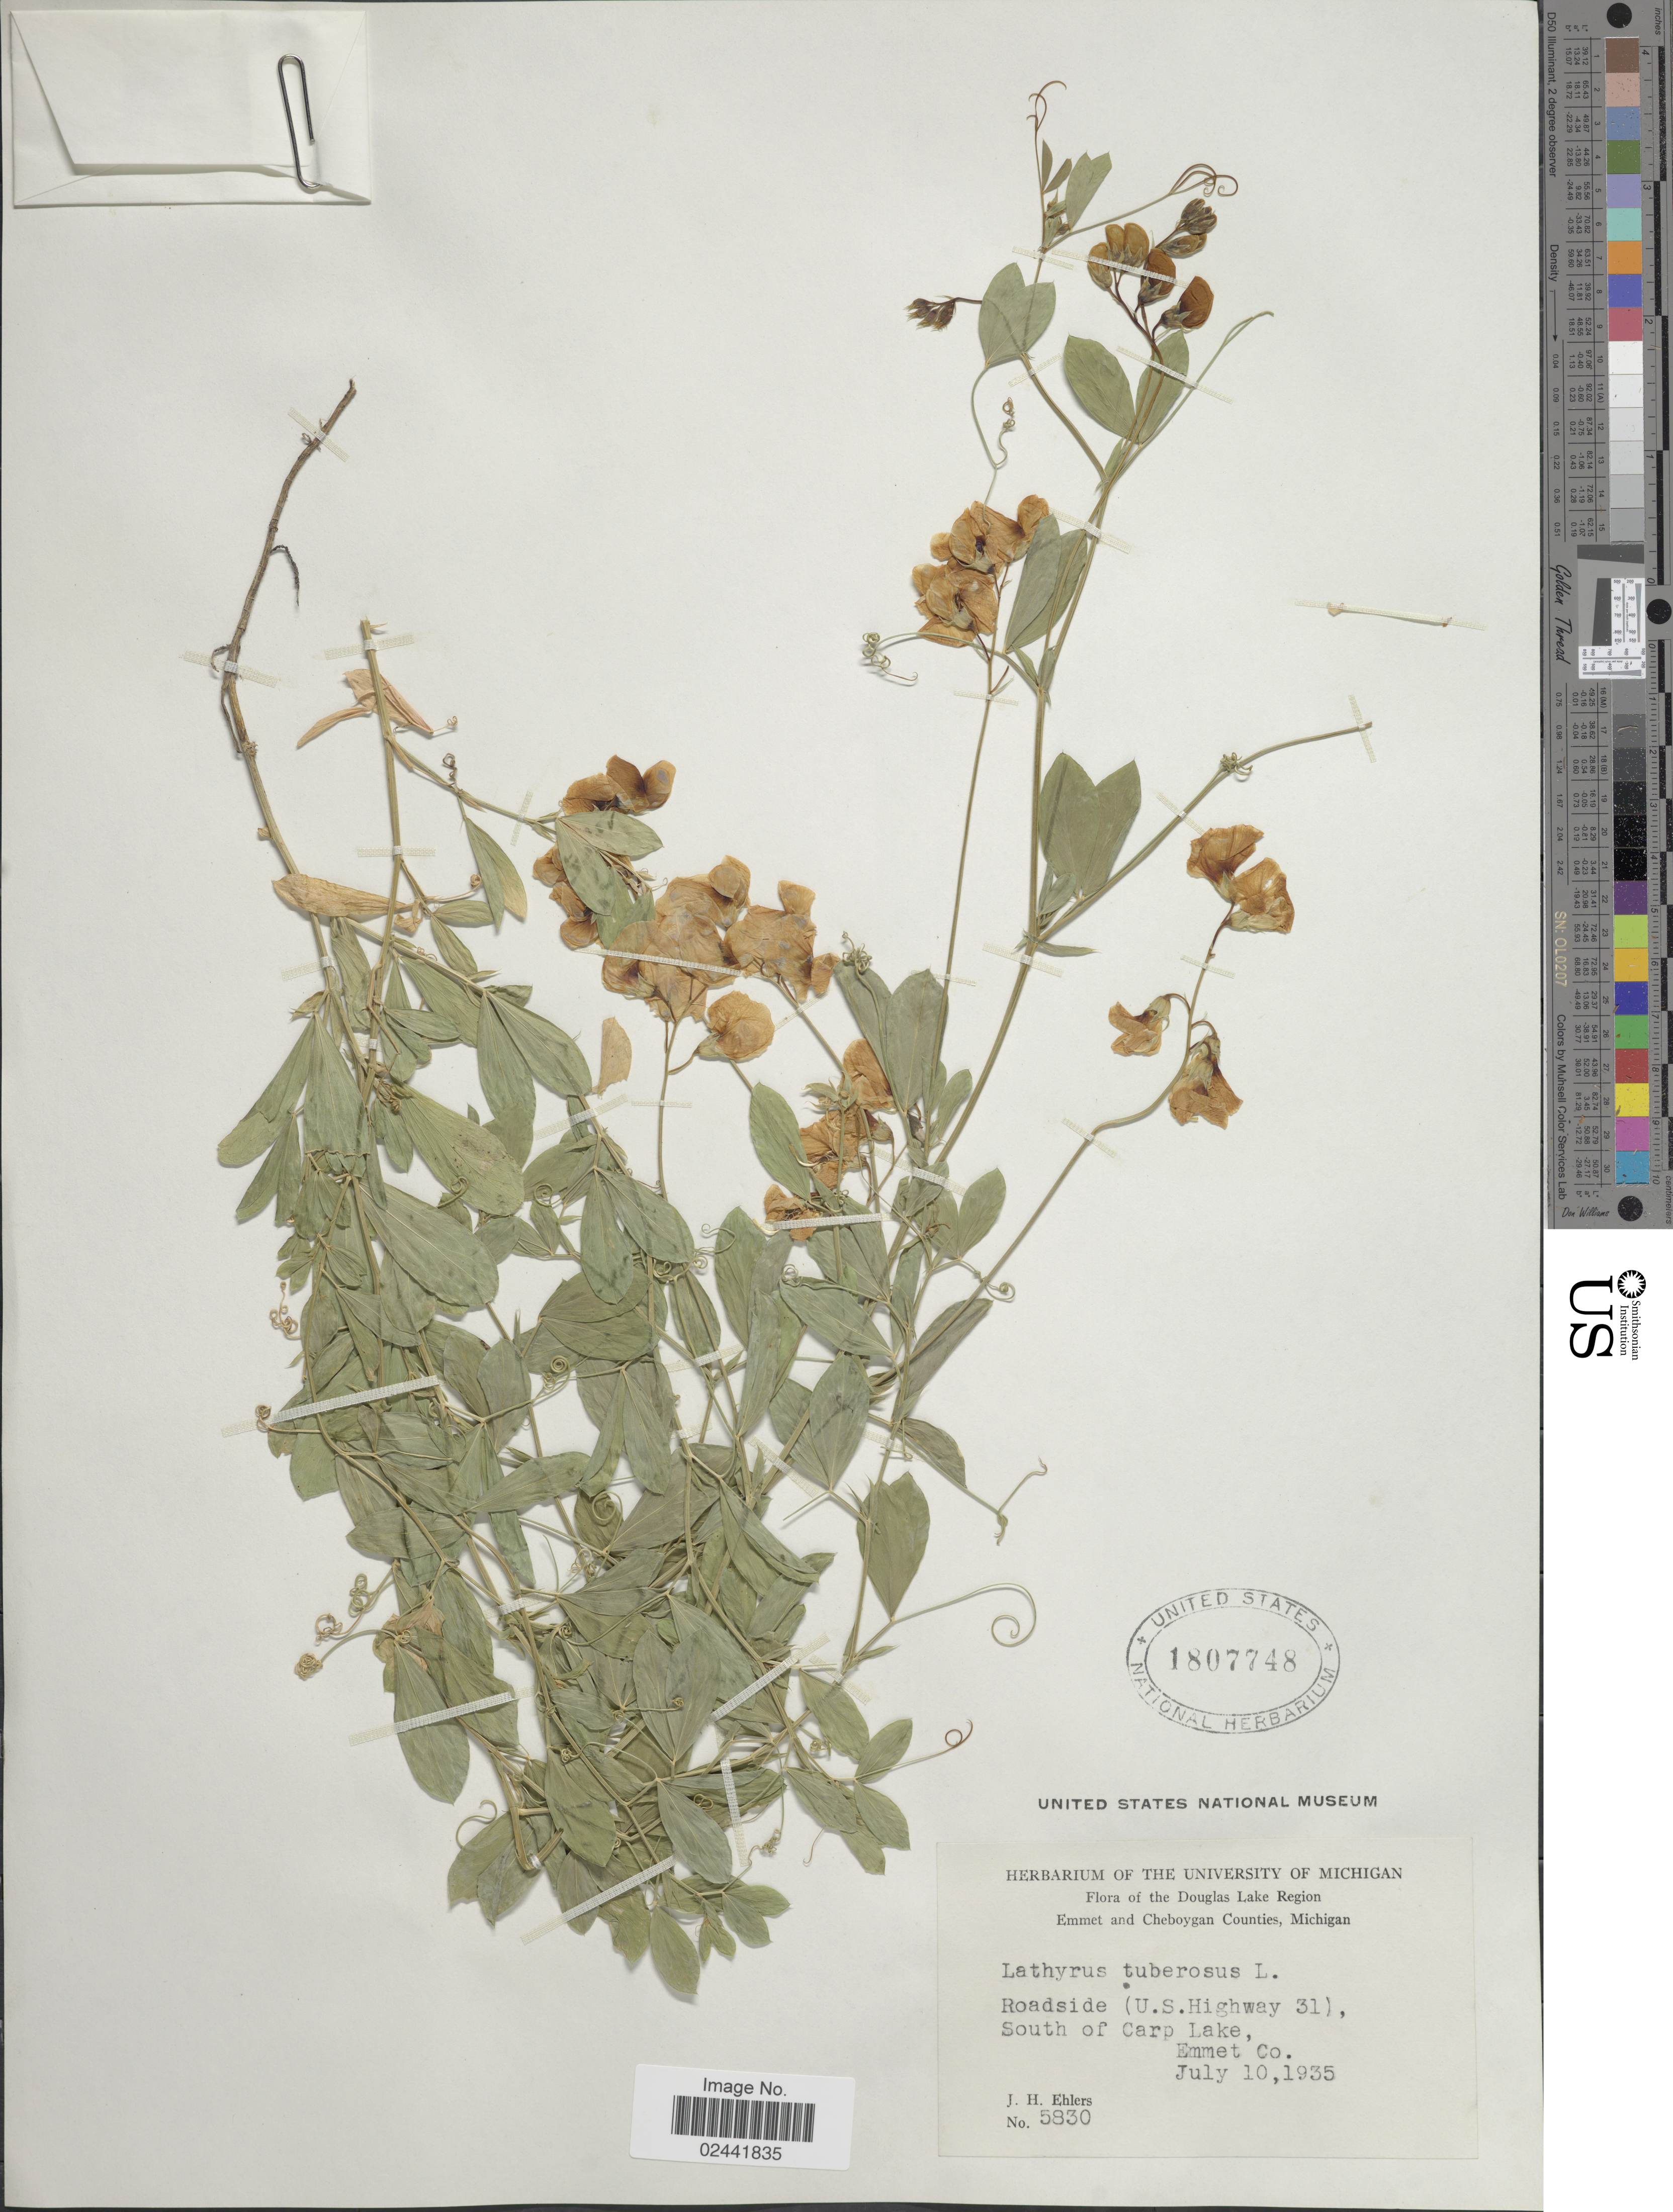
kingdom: Plantae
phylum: Tracheophyta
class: Magnoliopsida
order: Fabales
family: Fabaceae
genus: Lathyrus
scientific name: Lathyrus tuberosus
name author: L.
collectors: J. H. Ehlers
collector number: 5830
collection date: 1935-07-10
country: United States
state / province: Michigan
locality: Douglas Lake Region. Roadside (U.S.Highway 31) South of Carp Lake, Emmet Co.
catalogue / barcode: US 1807748